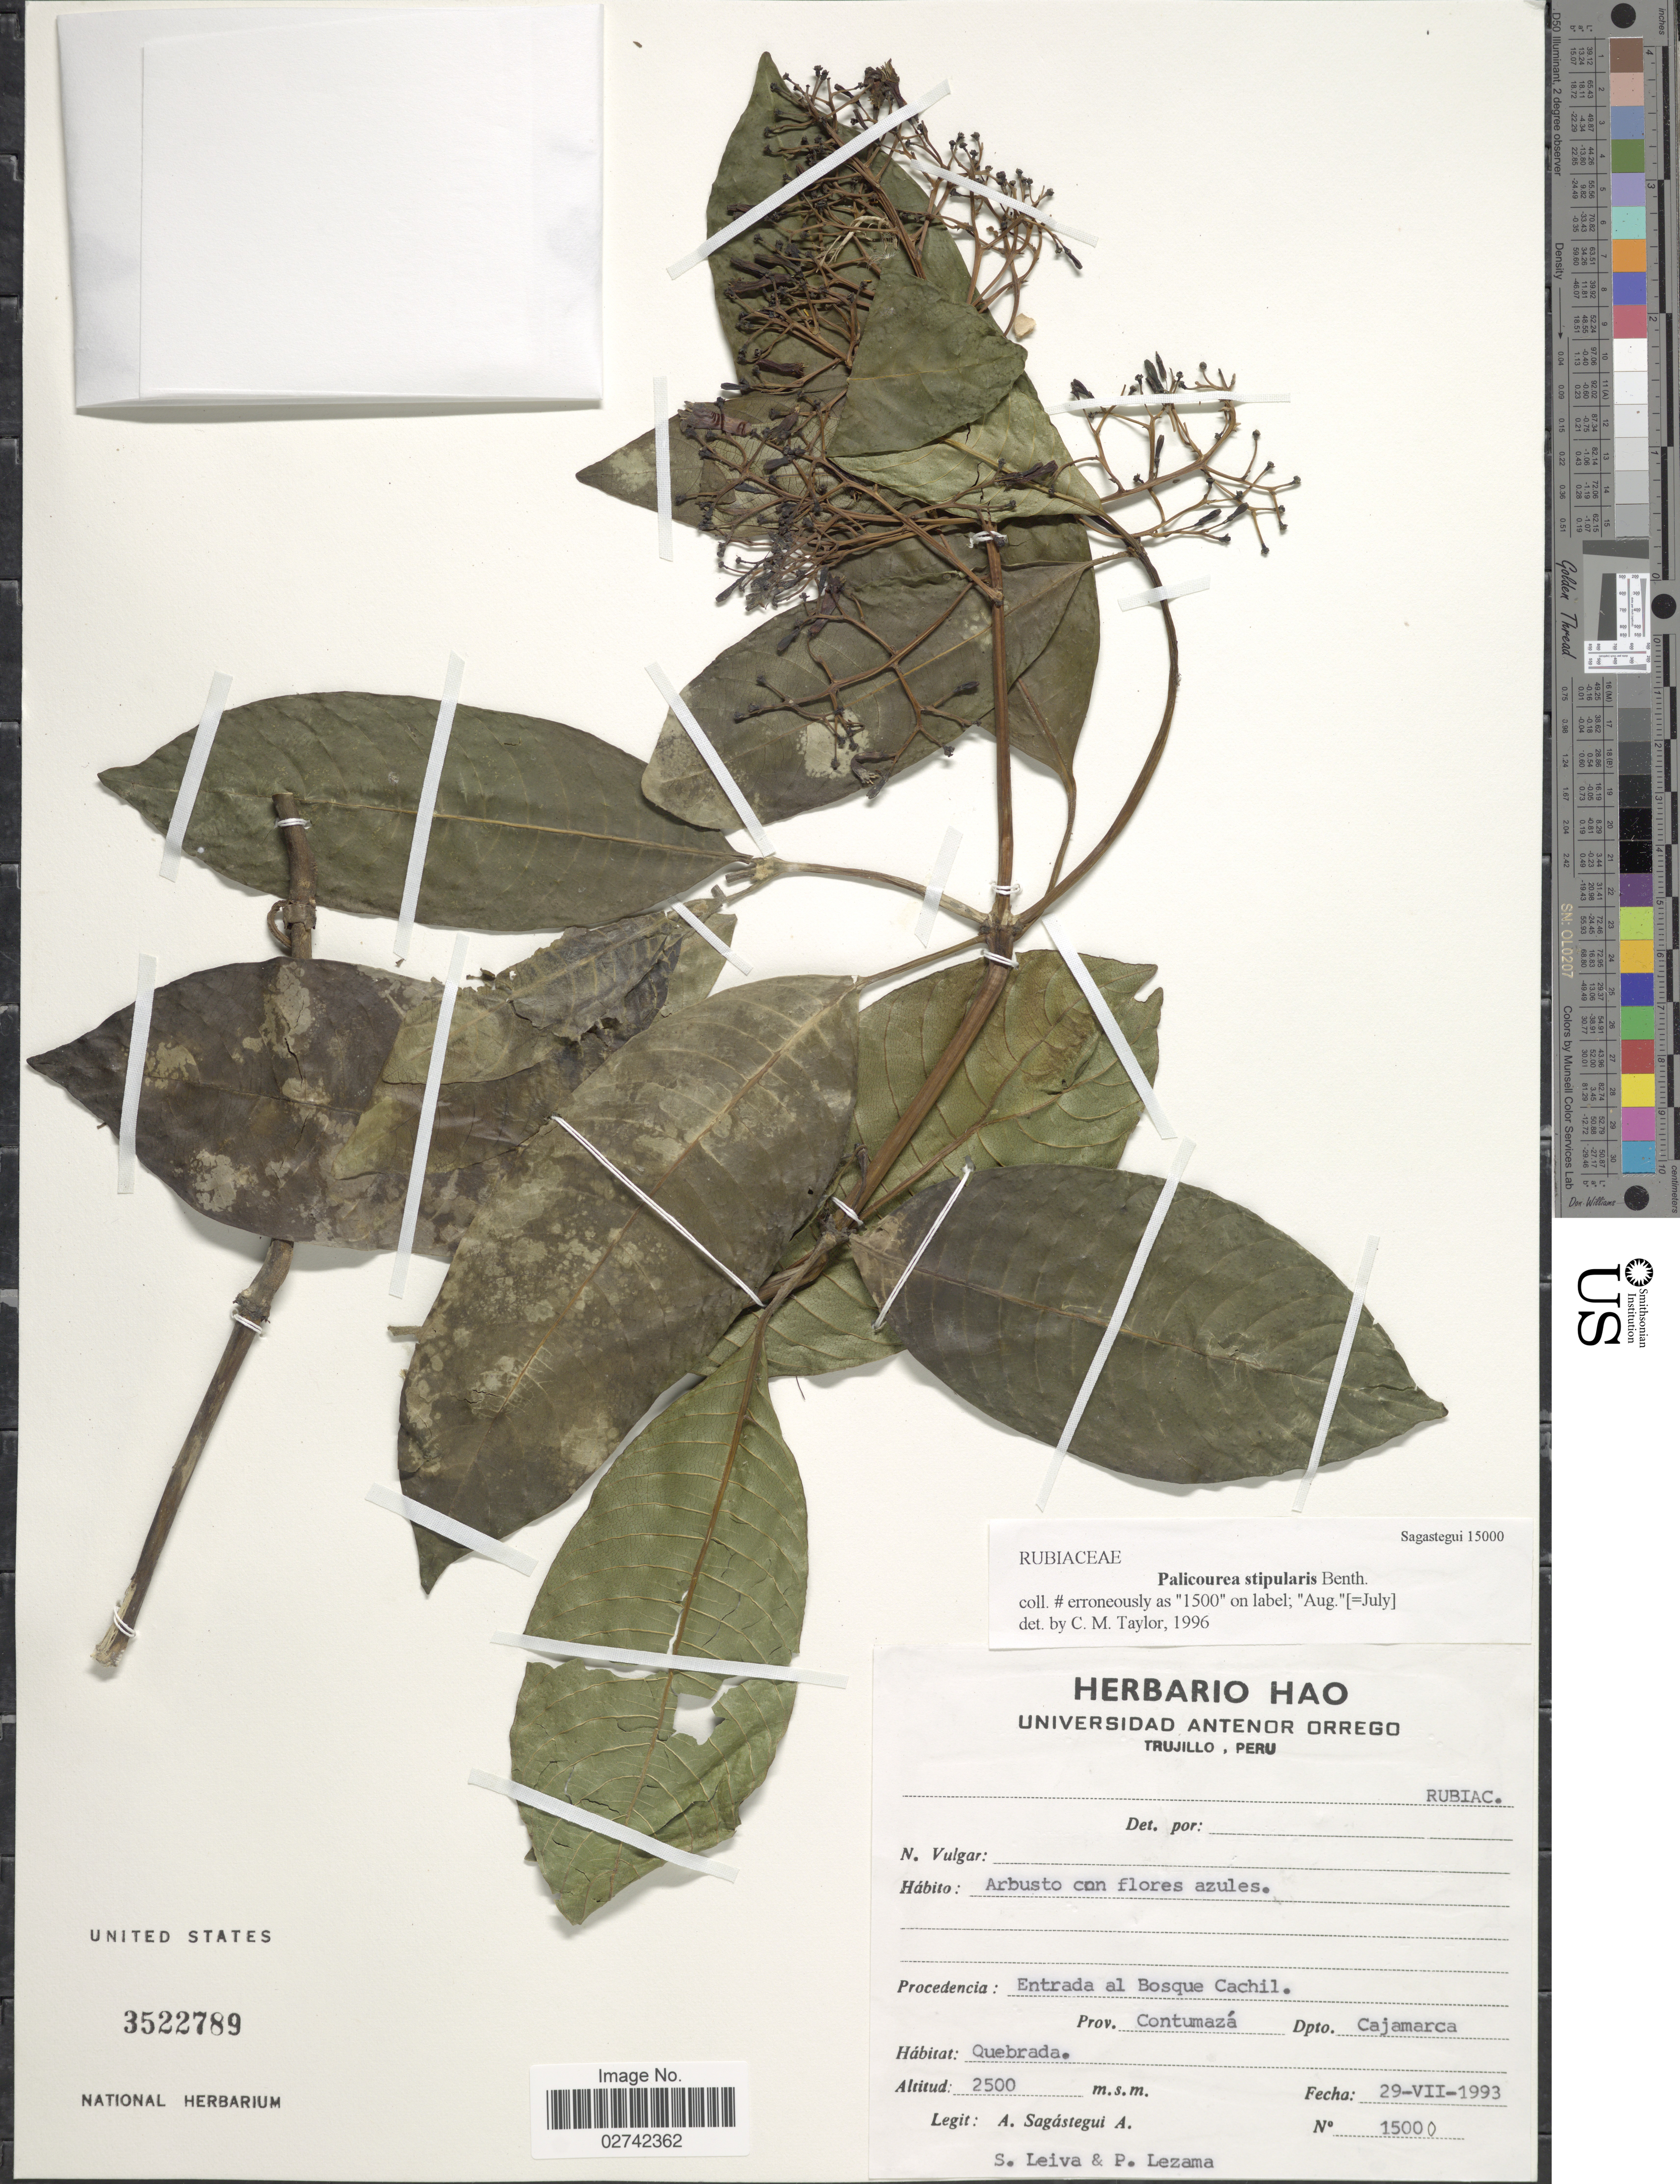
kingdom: Plantae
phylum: Tracheophyta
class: Magnoliopsida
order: Gentianales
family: Rubiaceae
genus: Palicourea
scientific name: Palicourea stipularis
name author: Benth.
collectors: A. Sagástegui A., S. Leiva & P. Lezama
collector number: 15000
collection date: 1993-07-29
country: Peru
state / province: Cajamarca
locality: Entrada al Bosque Cachil, Prov. Contumaza, Quebrada.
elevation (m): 2500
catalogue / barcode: US 3522789